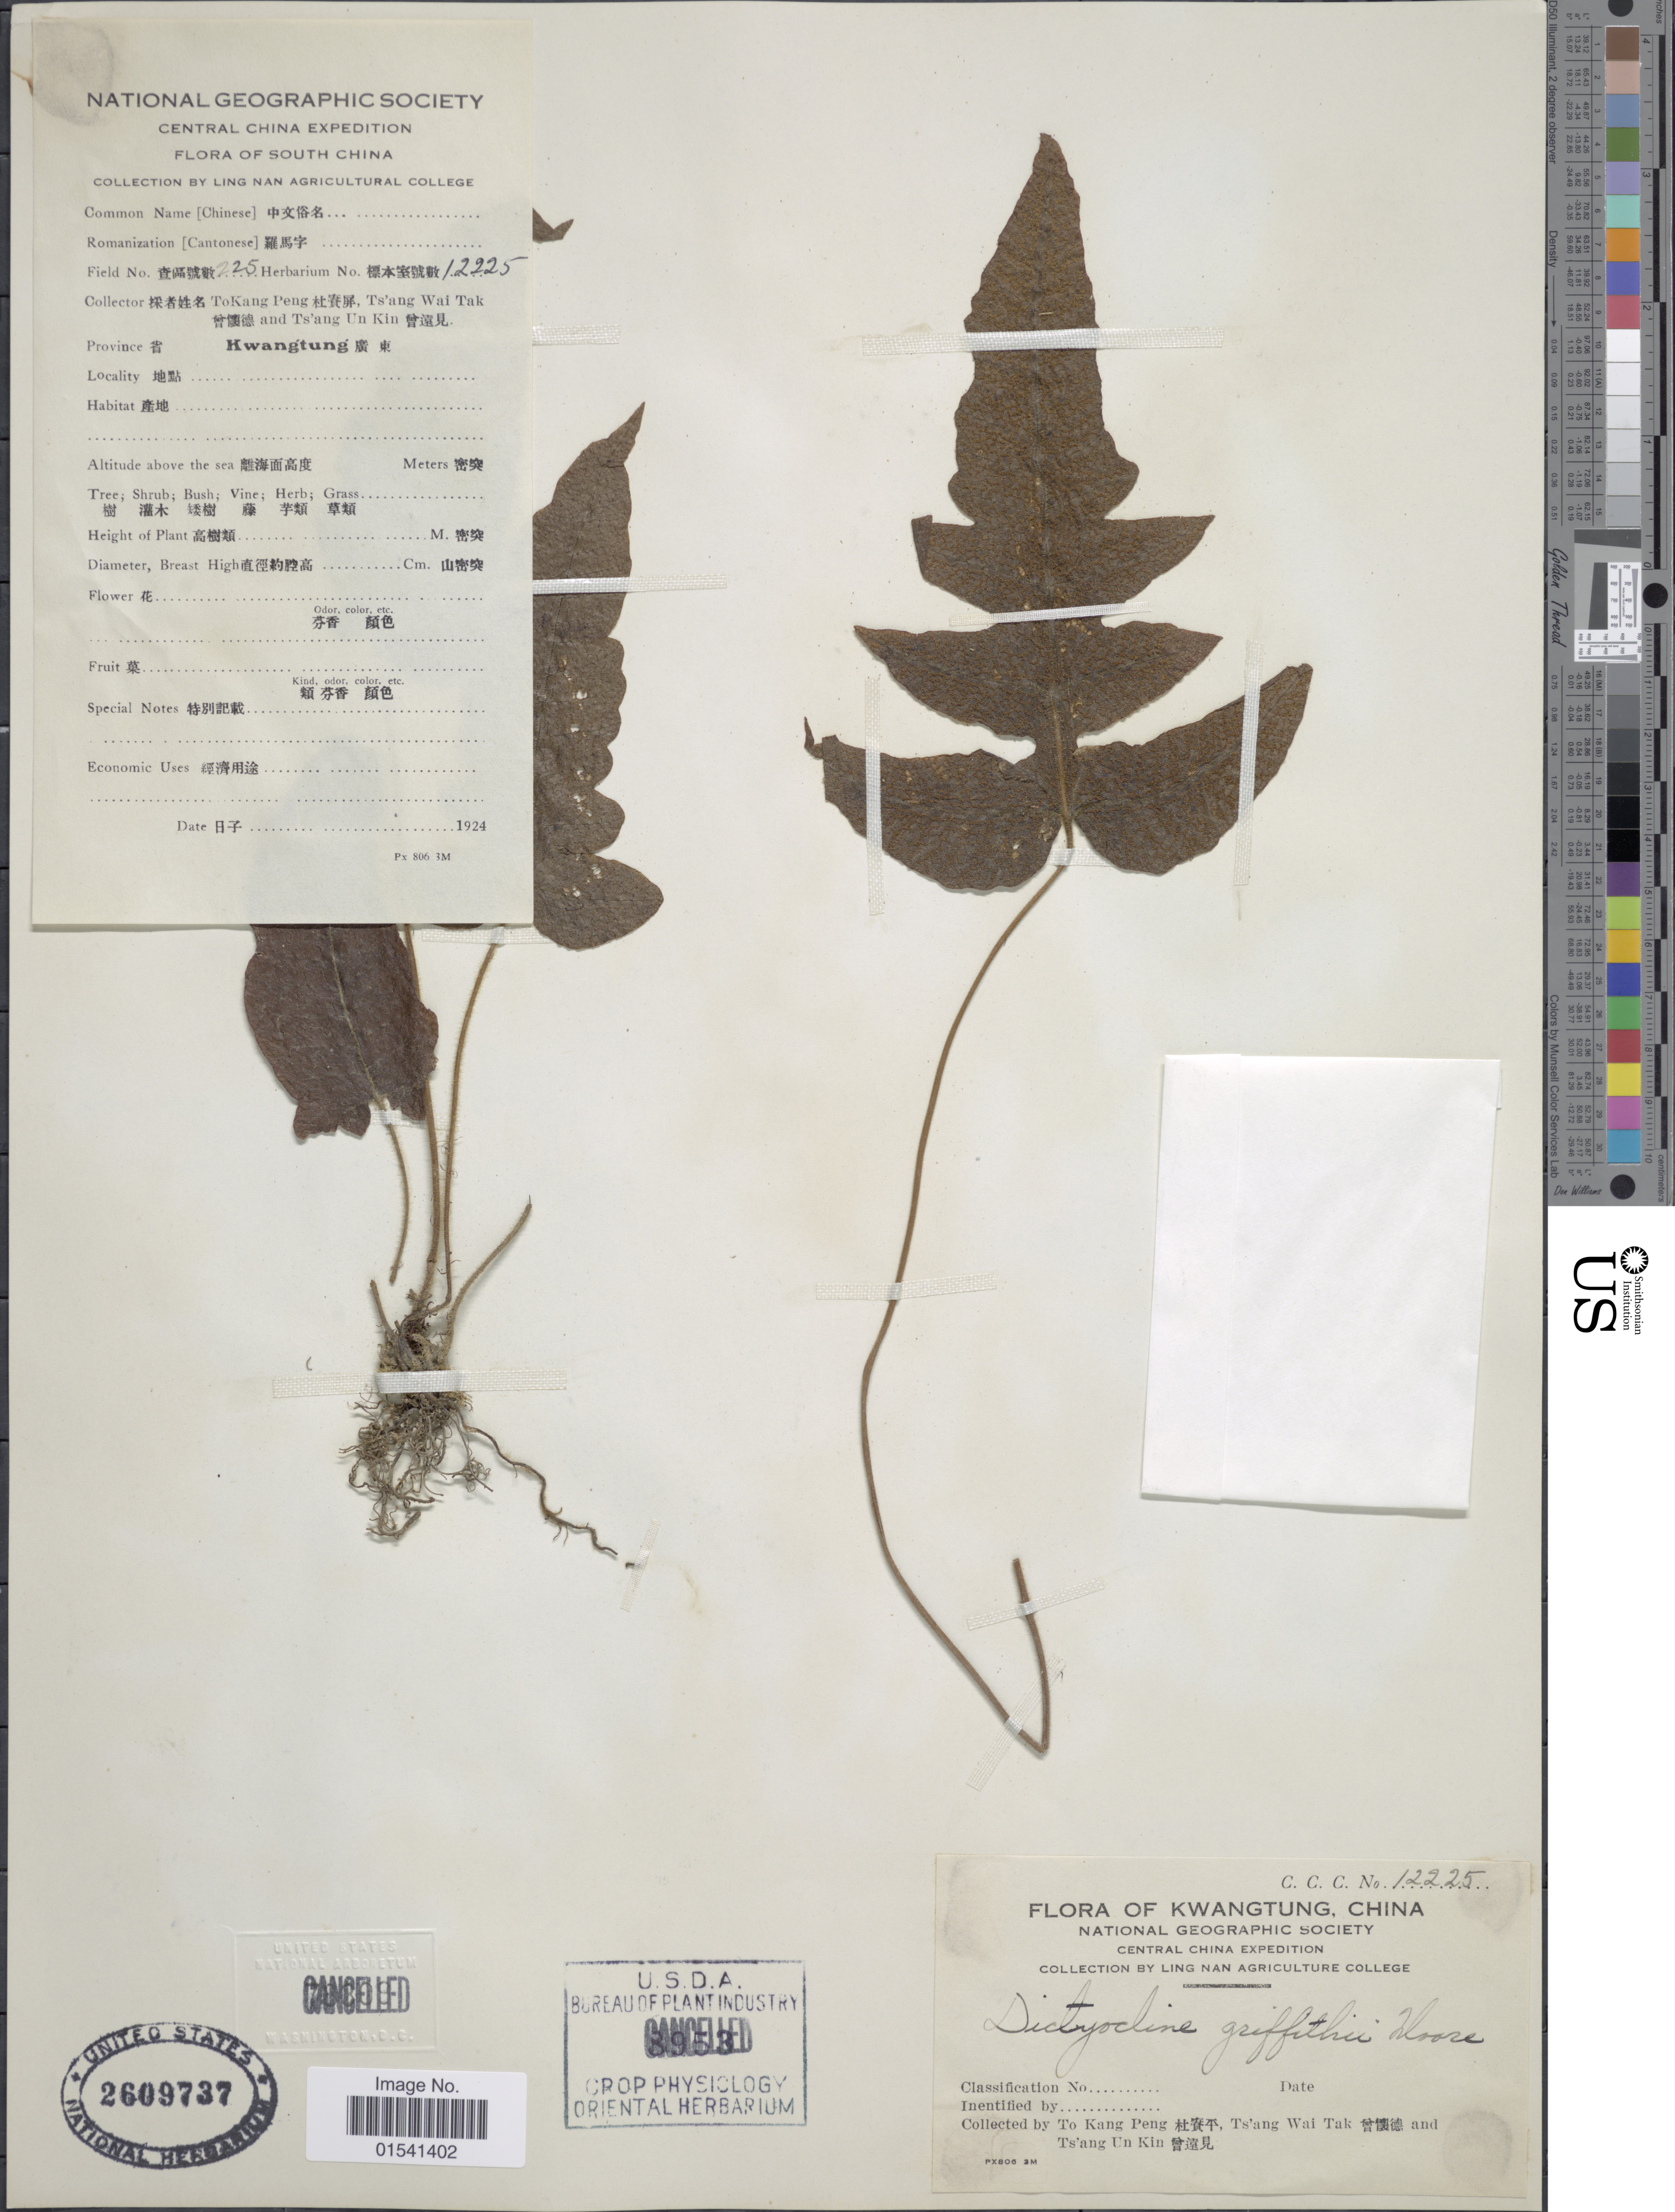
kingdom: Plantae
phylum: Tracheophyta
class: Polypodiopsida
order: Polypodiales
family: Thelypteridaceae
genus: Stegnogramma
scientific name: Stegnogramma griffithii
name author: (T. Moore) K. Iwats.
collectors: T. K. Peng, T. Tak & T. Kin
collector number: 225/12225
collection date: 1924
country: China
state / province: Guangdong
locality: South China, kwangtung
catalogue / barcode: US 2609737